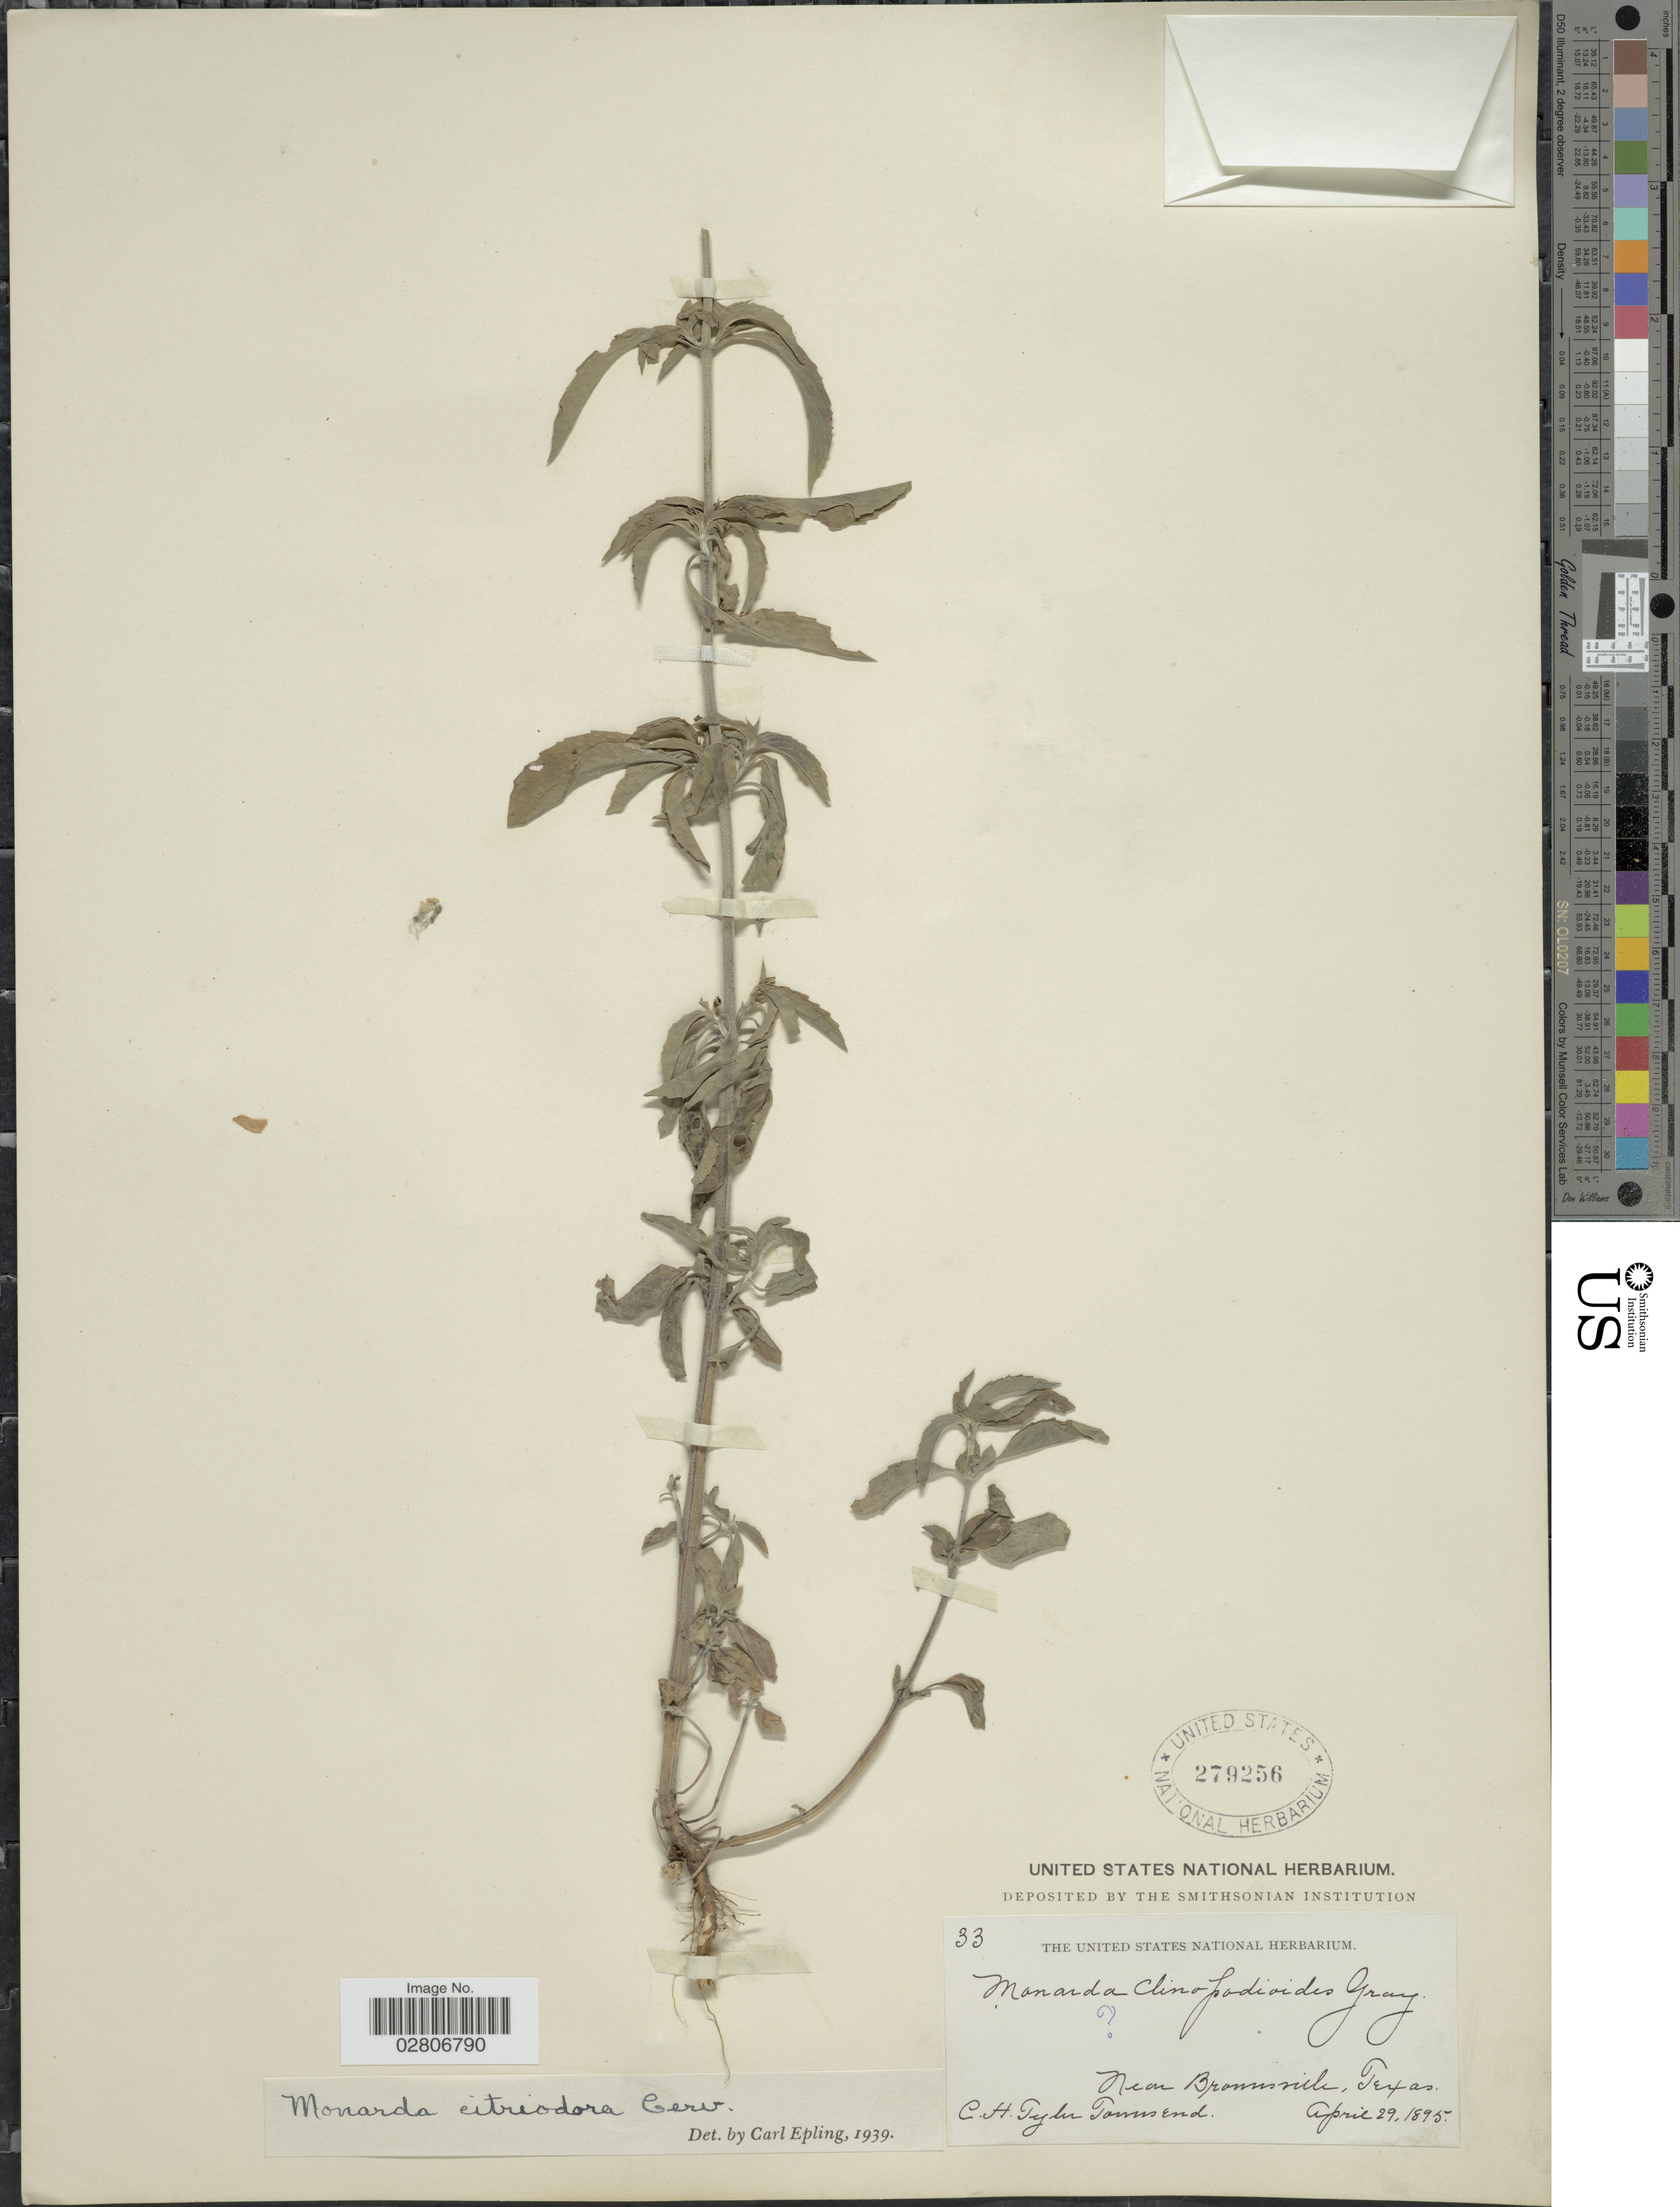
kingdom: Plantae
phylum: Tracheophyta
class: Magnoliopsida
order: Lamiales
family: Lamiaceae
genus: Monarda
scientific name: Monarda citriodora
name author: Cerv. ex Lag.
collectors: C. H. T. Townsend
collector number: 33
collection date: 1895-04-29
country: United States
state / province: Texas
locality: Near Brownsville.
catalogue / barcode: US 279256